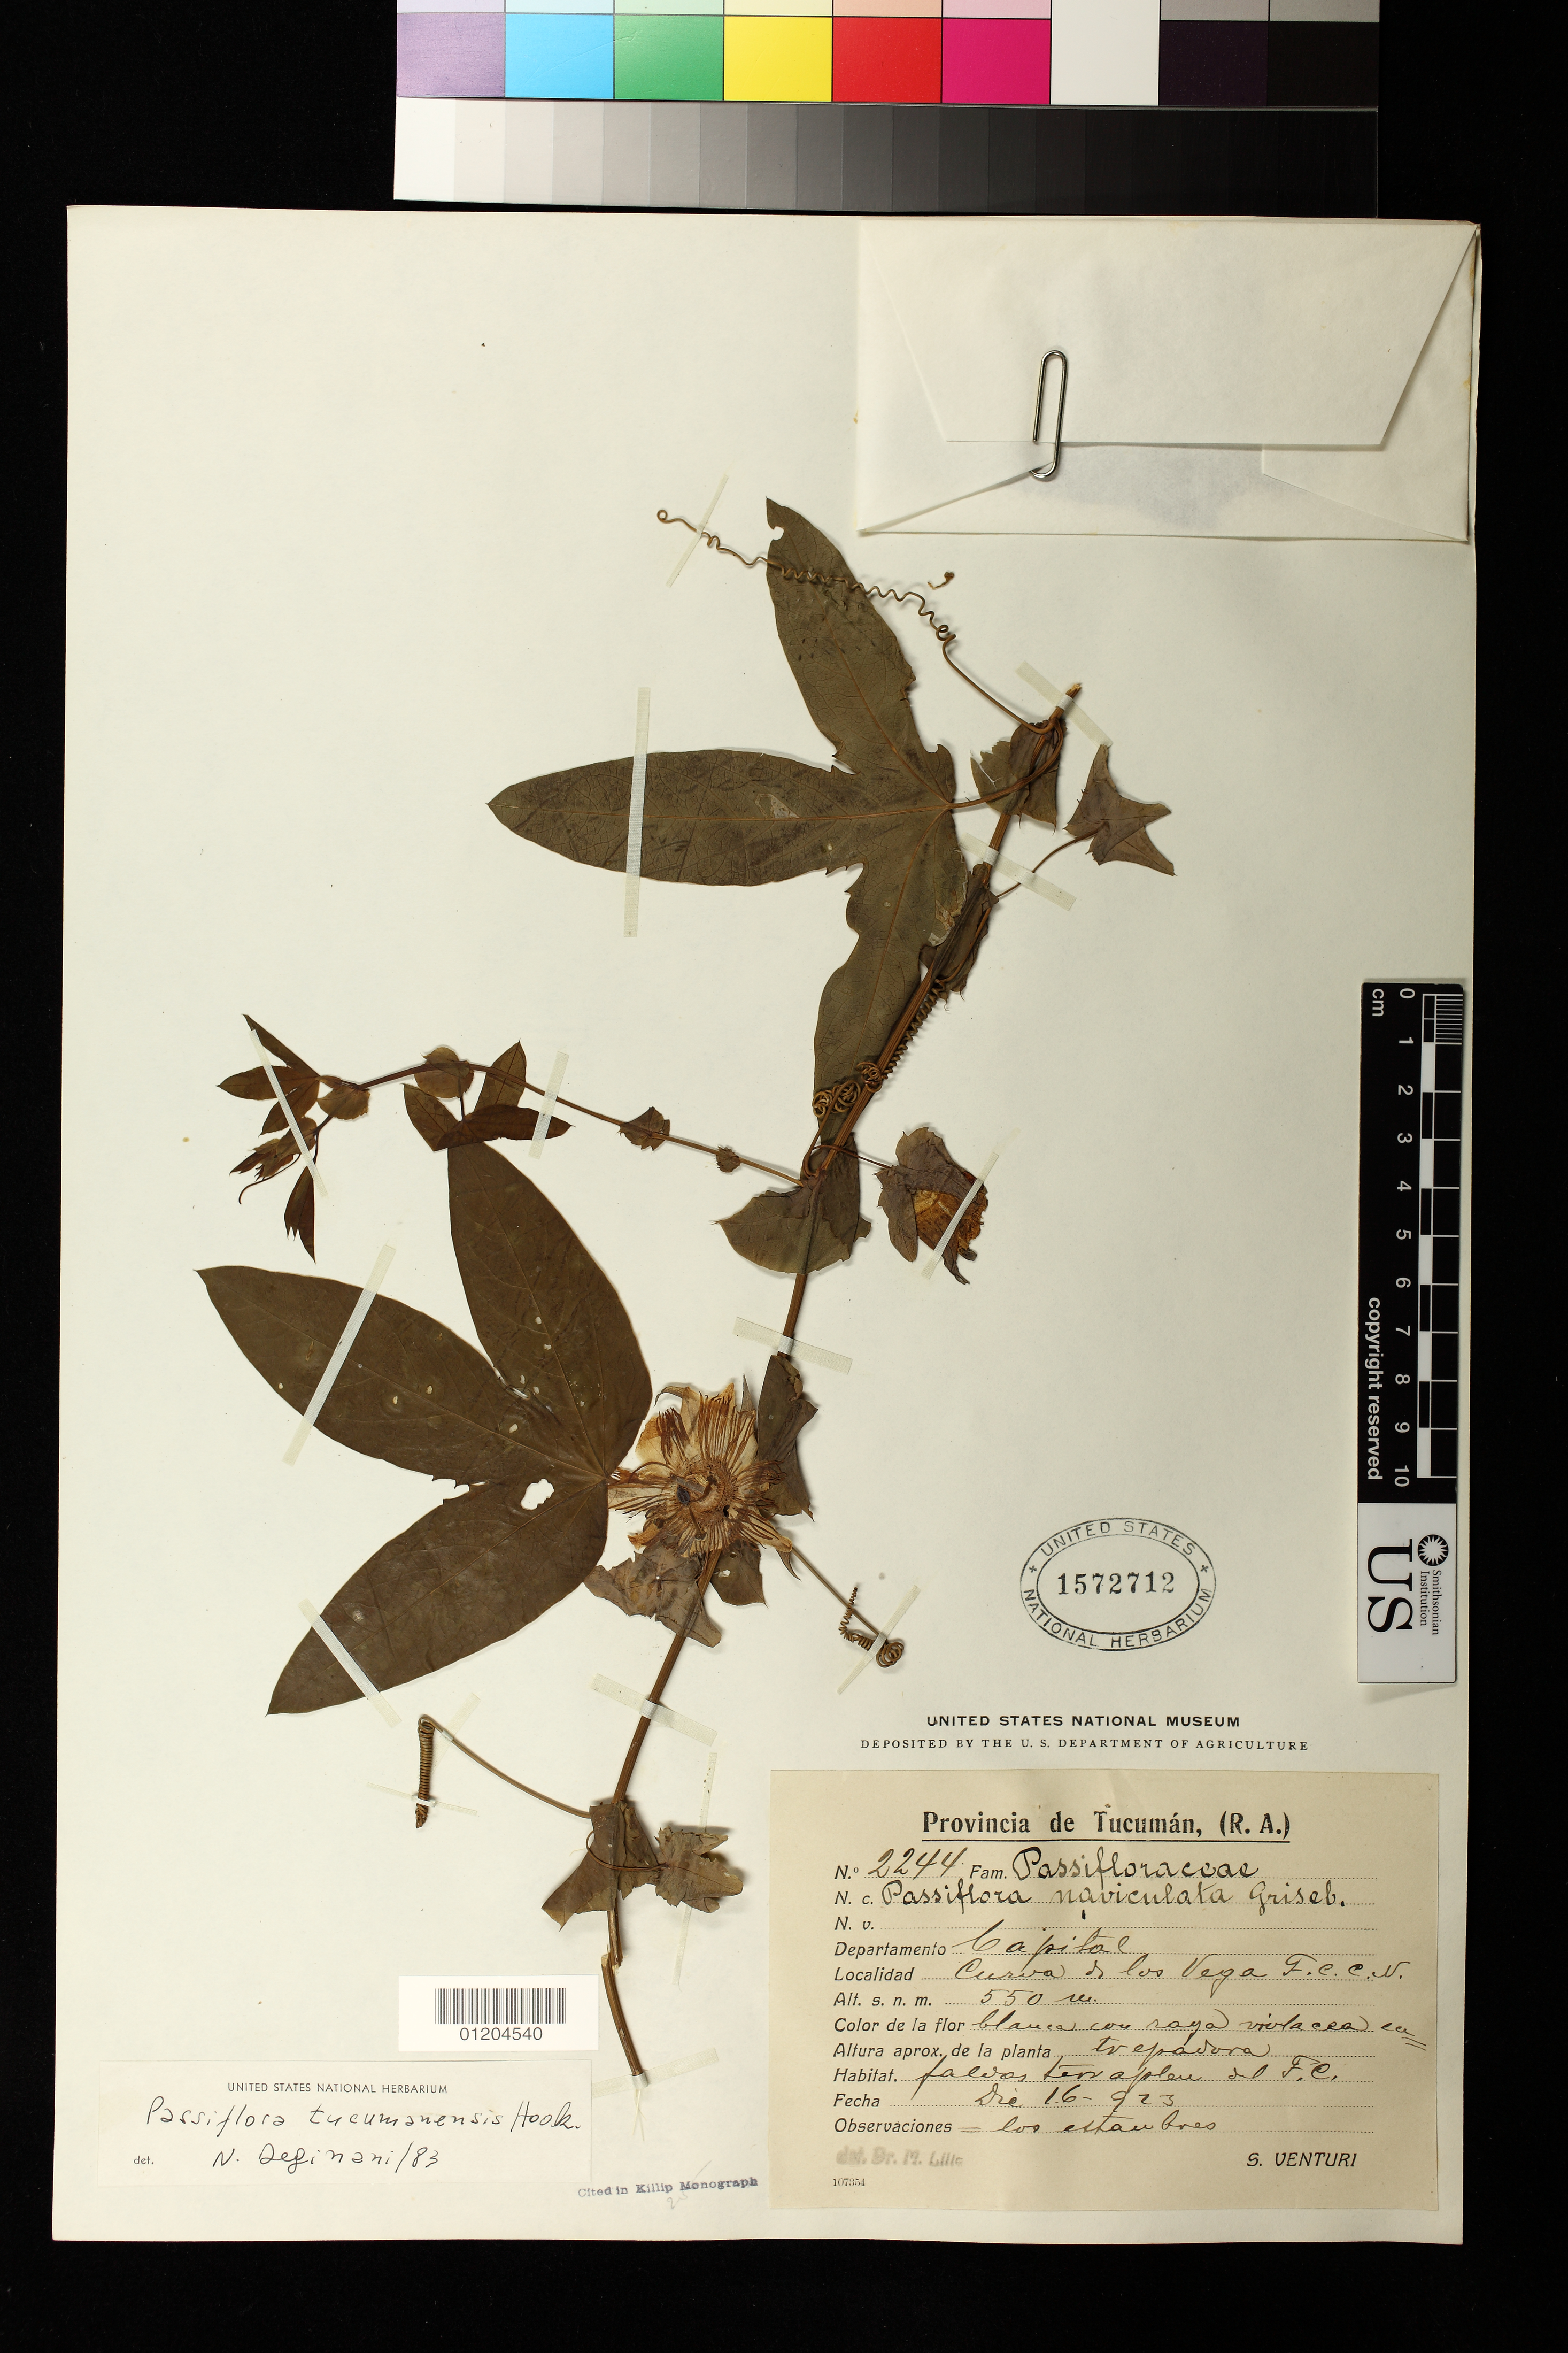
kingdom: Plantae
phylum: Tracheophyta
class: Magnoliopsida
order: Malpighiales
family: Passifloraceae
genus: Passiflora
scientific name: Passiflora tucumanensis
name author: Hook.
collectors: M. Lillo & S. Venturi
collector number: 2244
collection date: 1923-12-16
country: Argentina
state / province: Tucuman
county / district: Capital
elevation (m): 550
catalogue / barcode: US 1572712